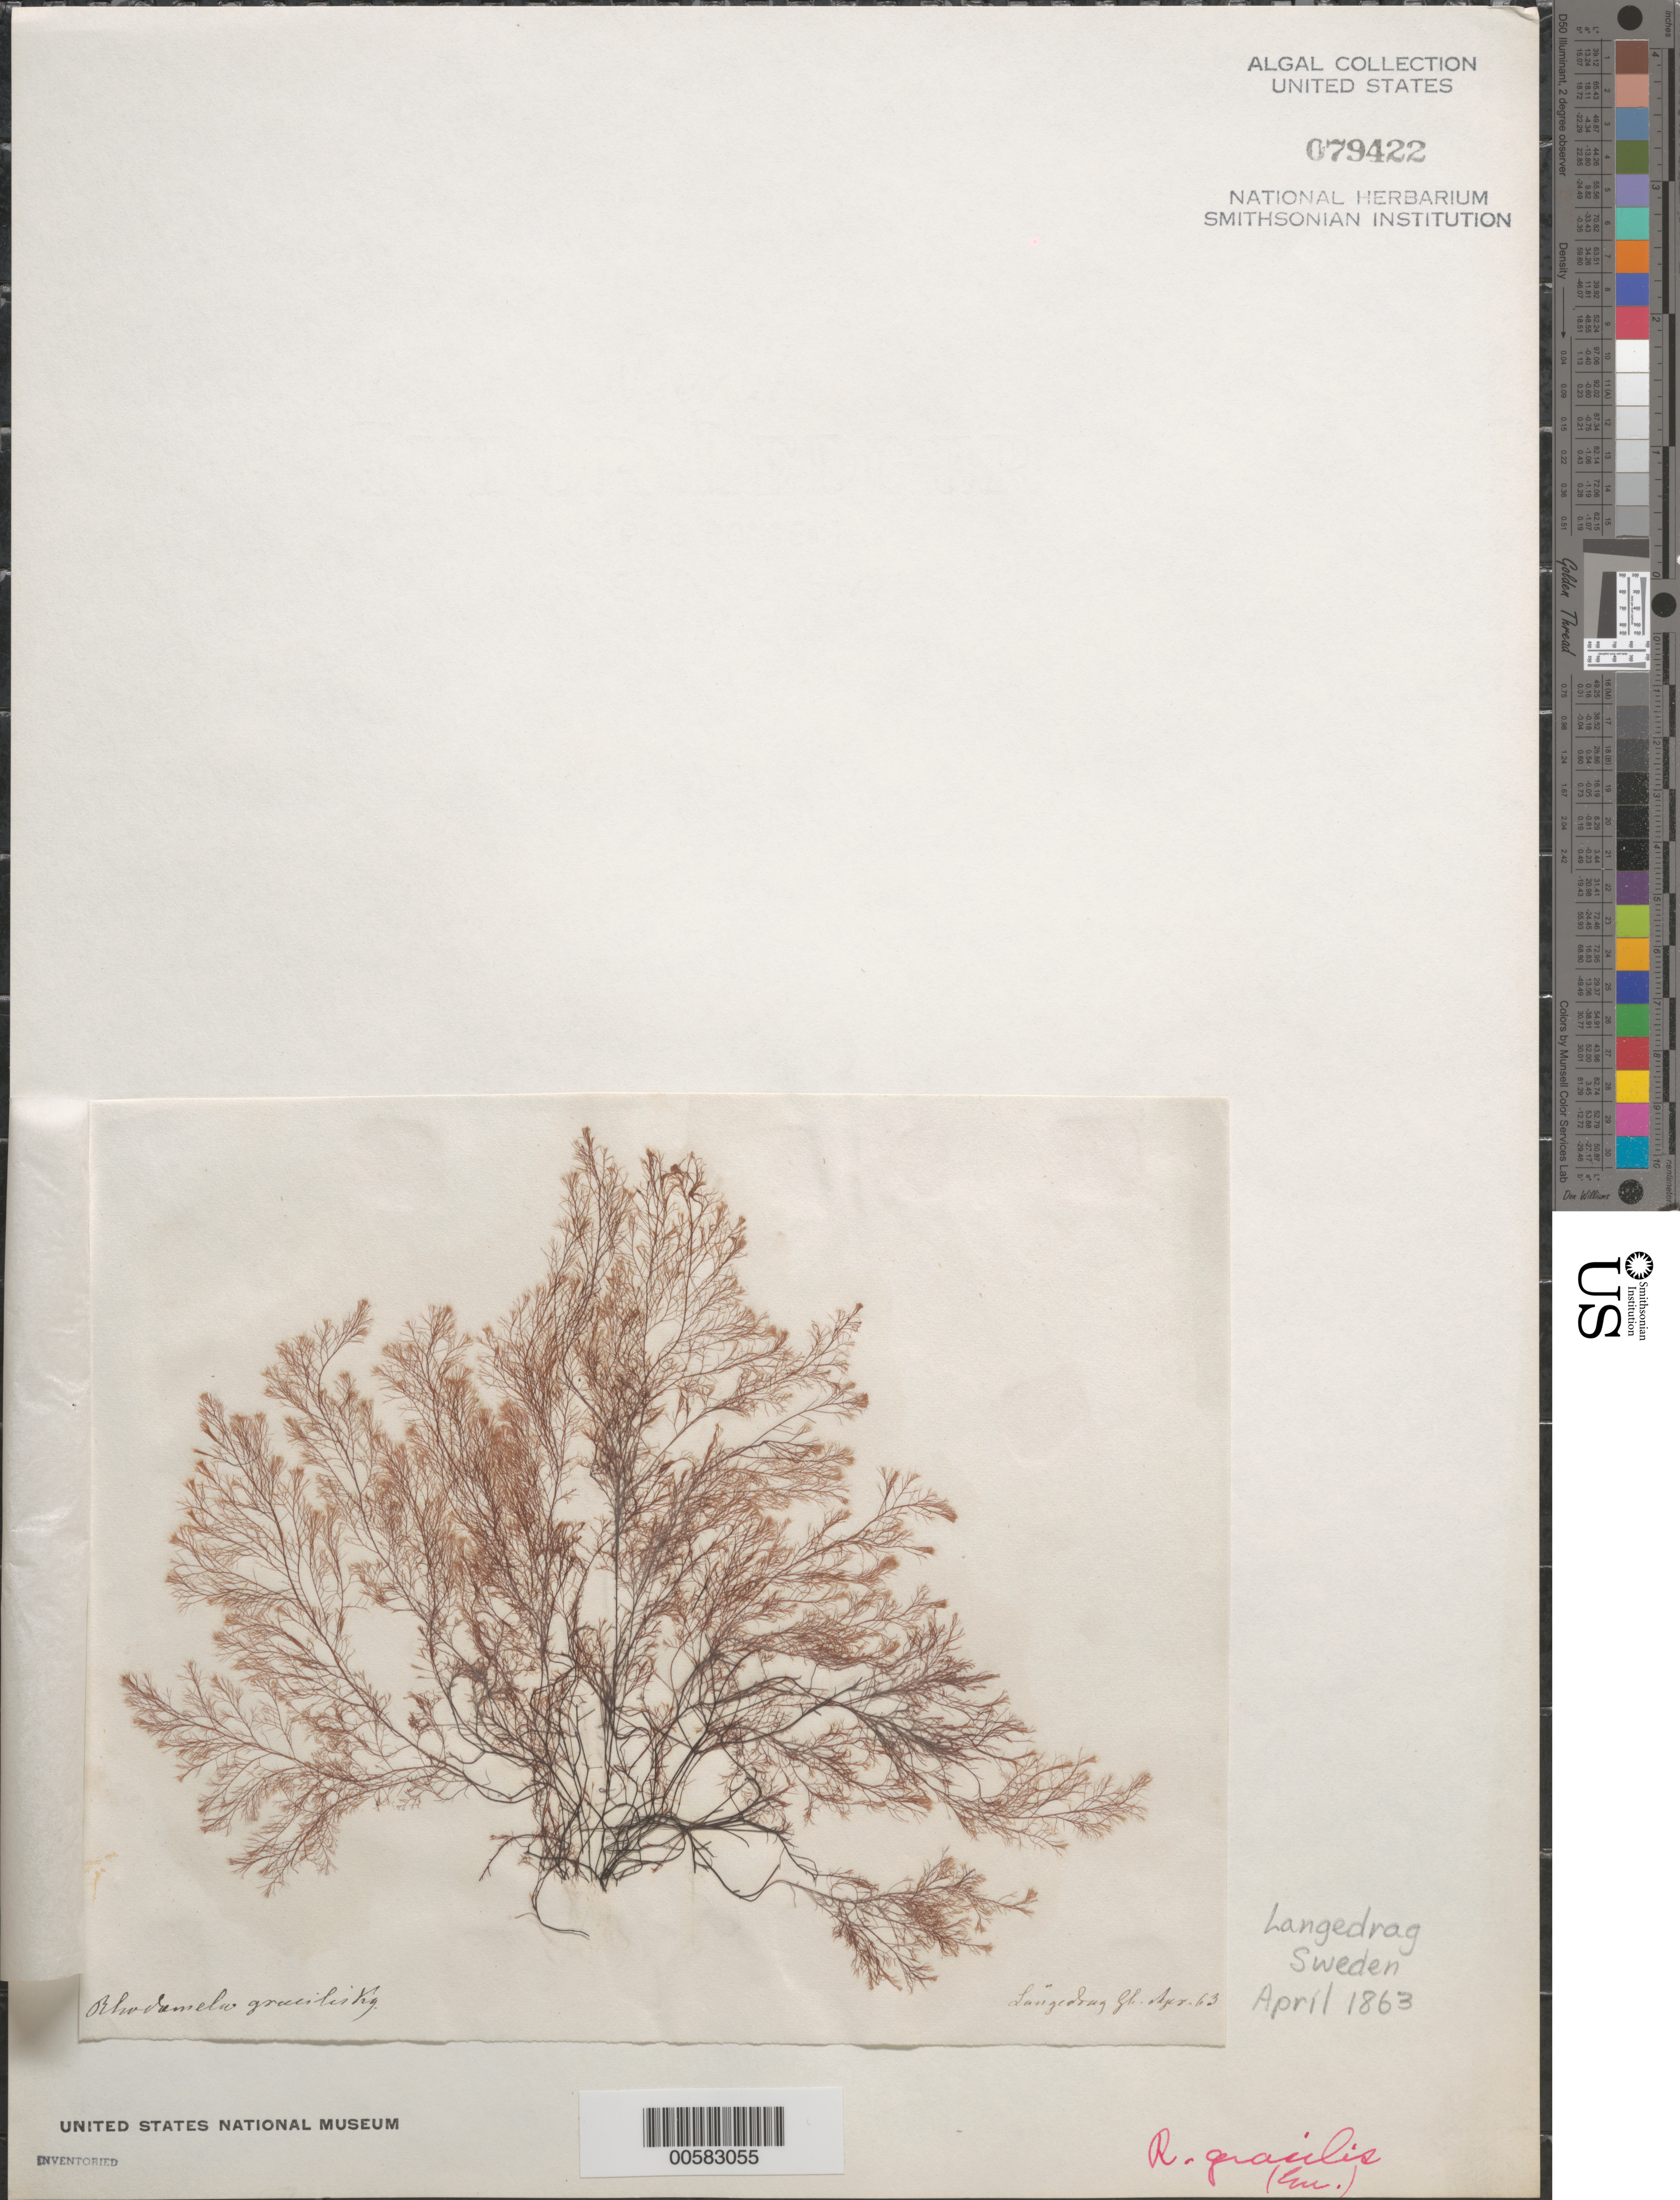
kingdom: Plantae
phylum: Rhodophyta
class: Florideophyceae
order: Ceramiales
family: Rhodomelaceae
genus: Rhodomela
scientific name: Rhodomela teres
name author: (Perestenko) Masuda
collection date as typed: Apr 1863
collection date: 1863-04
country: Sweden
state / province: Västra Götaland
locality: Langedrag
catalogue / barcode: US 79422